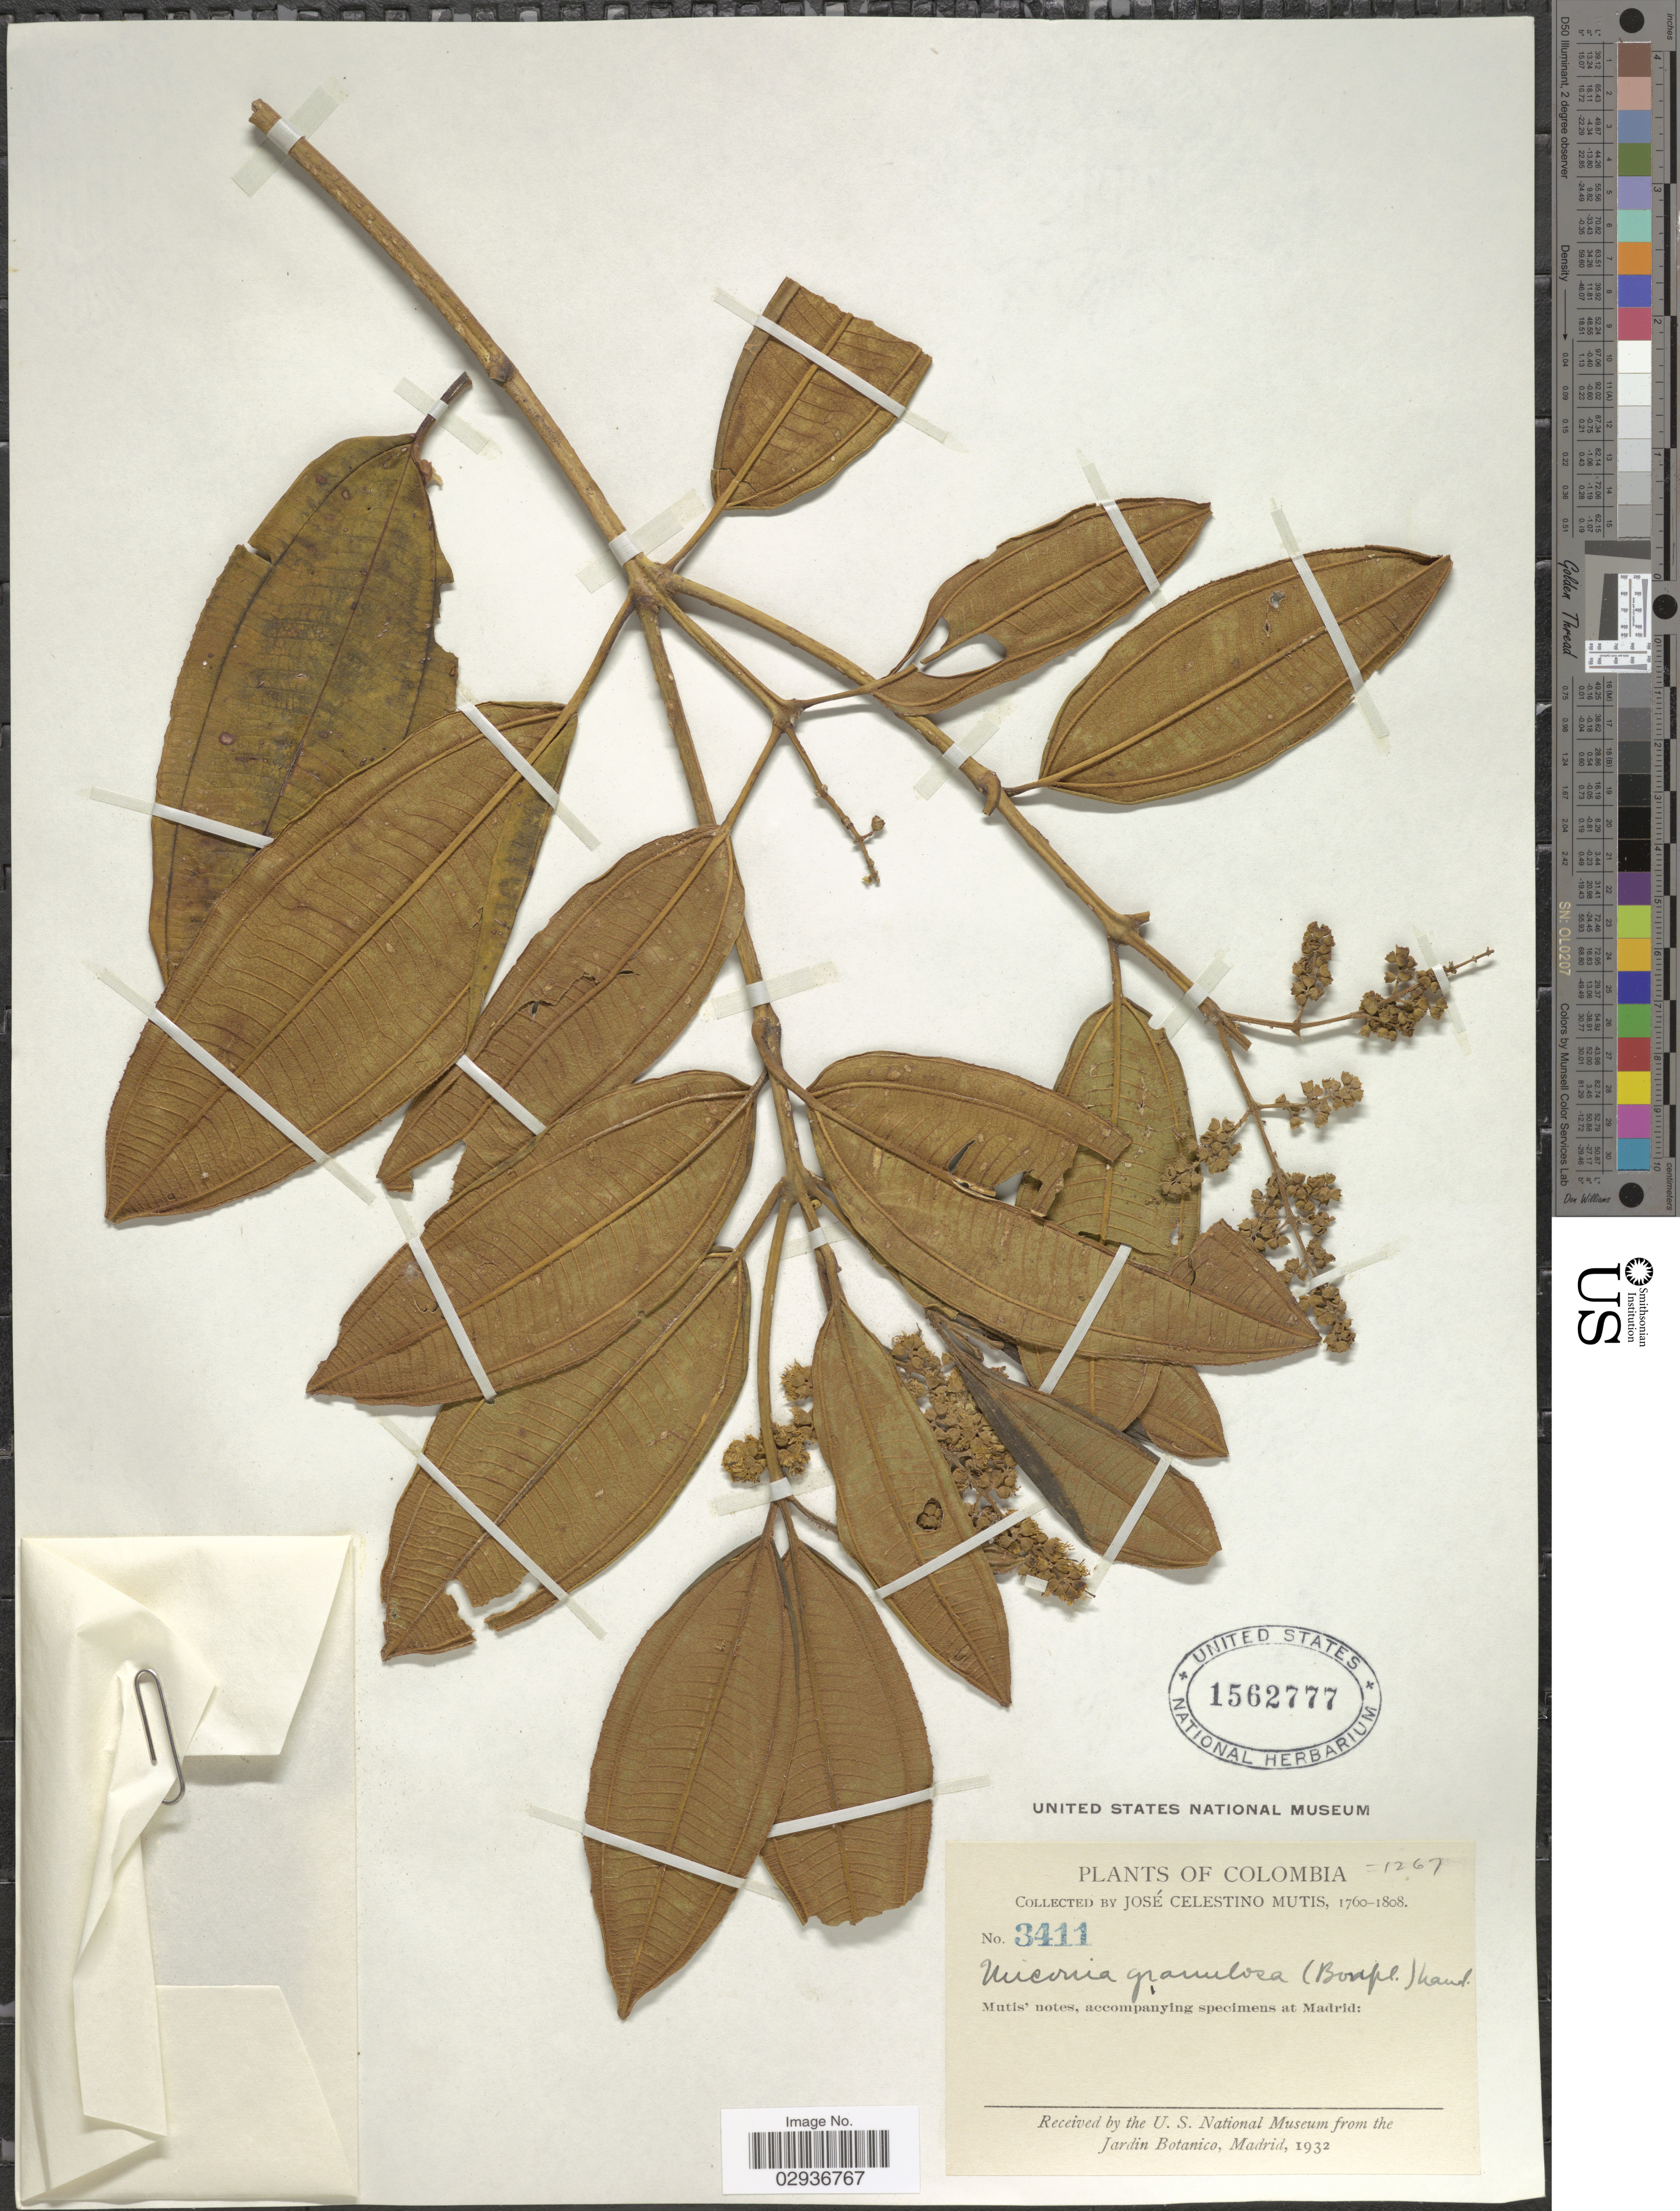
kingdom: Plantae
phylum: Tracheophyta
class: Magnoliopsida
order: Myrtales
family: Melastomataceae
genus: Miconia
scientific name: Miconia biappendiculata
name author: (Naudin) L. Uribe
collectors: J. C. B. Mutis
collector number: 3411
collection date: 1760/1808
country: Colombia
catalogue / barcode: US 1562777